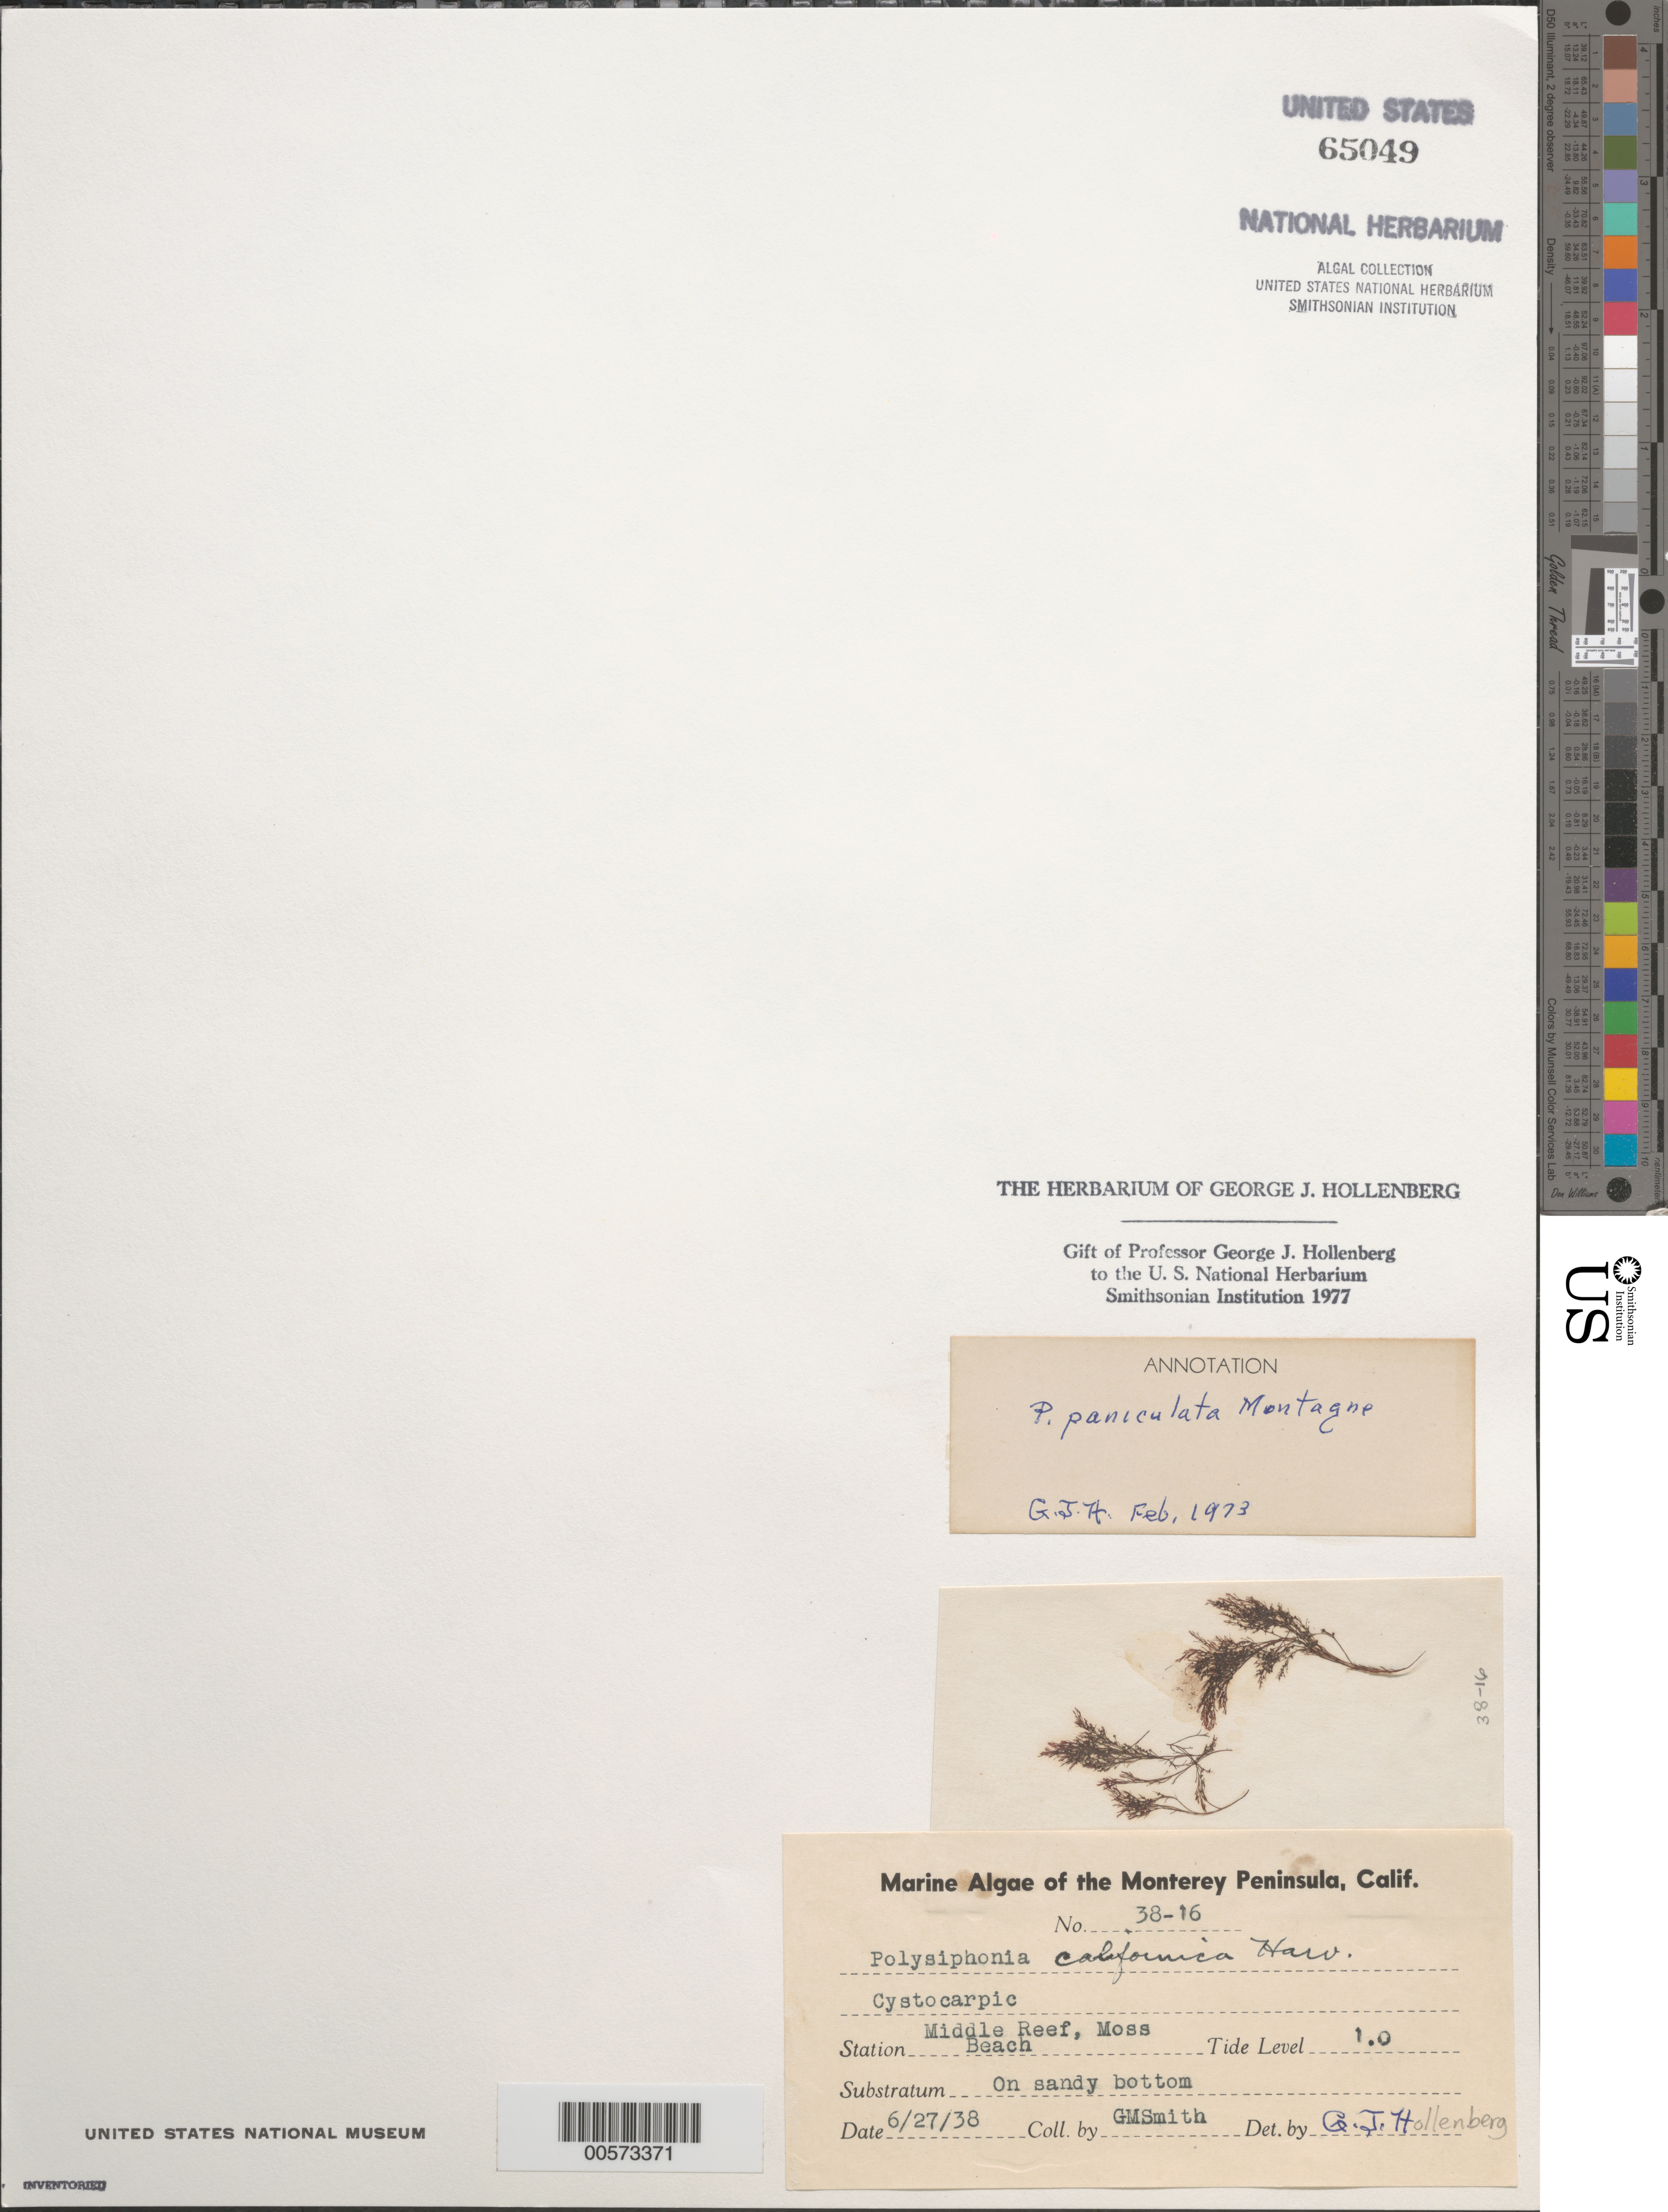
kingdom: Plantae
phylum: Rhodophyta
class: Florideophyceae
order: Ceramiales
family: Rhodomelaceae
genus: Eutrichosiphonia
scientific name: Eutrichosiphonia paniculata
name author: (Mont.) D.E.Bustamante & T.O. Cho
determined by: Algae name updating Project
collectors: G. M. Smith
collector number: Gms 38-16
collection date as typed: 27 Jun 1938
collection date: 1938-06-27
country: United States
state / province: California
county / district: Monterey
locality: Middle Reef of Moss Beach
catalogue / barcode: US 65049